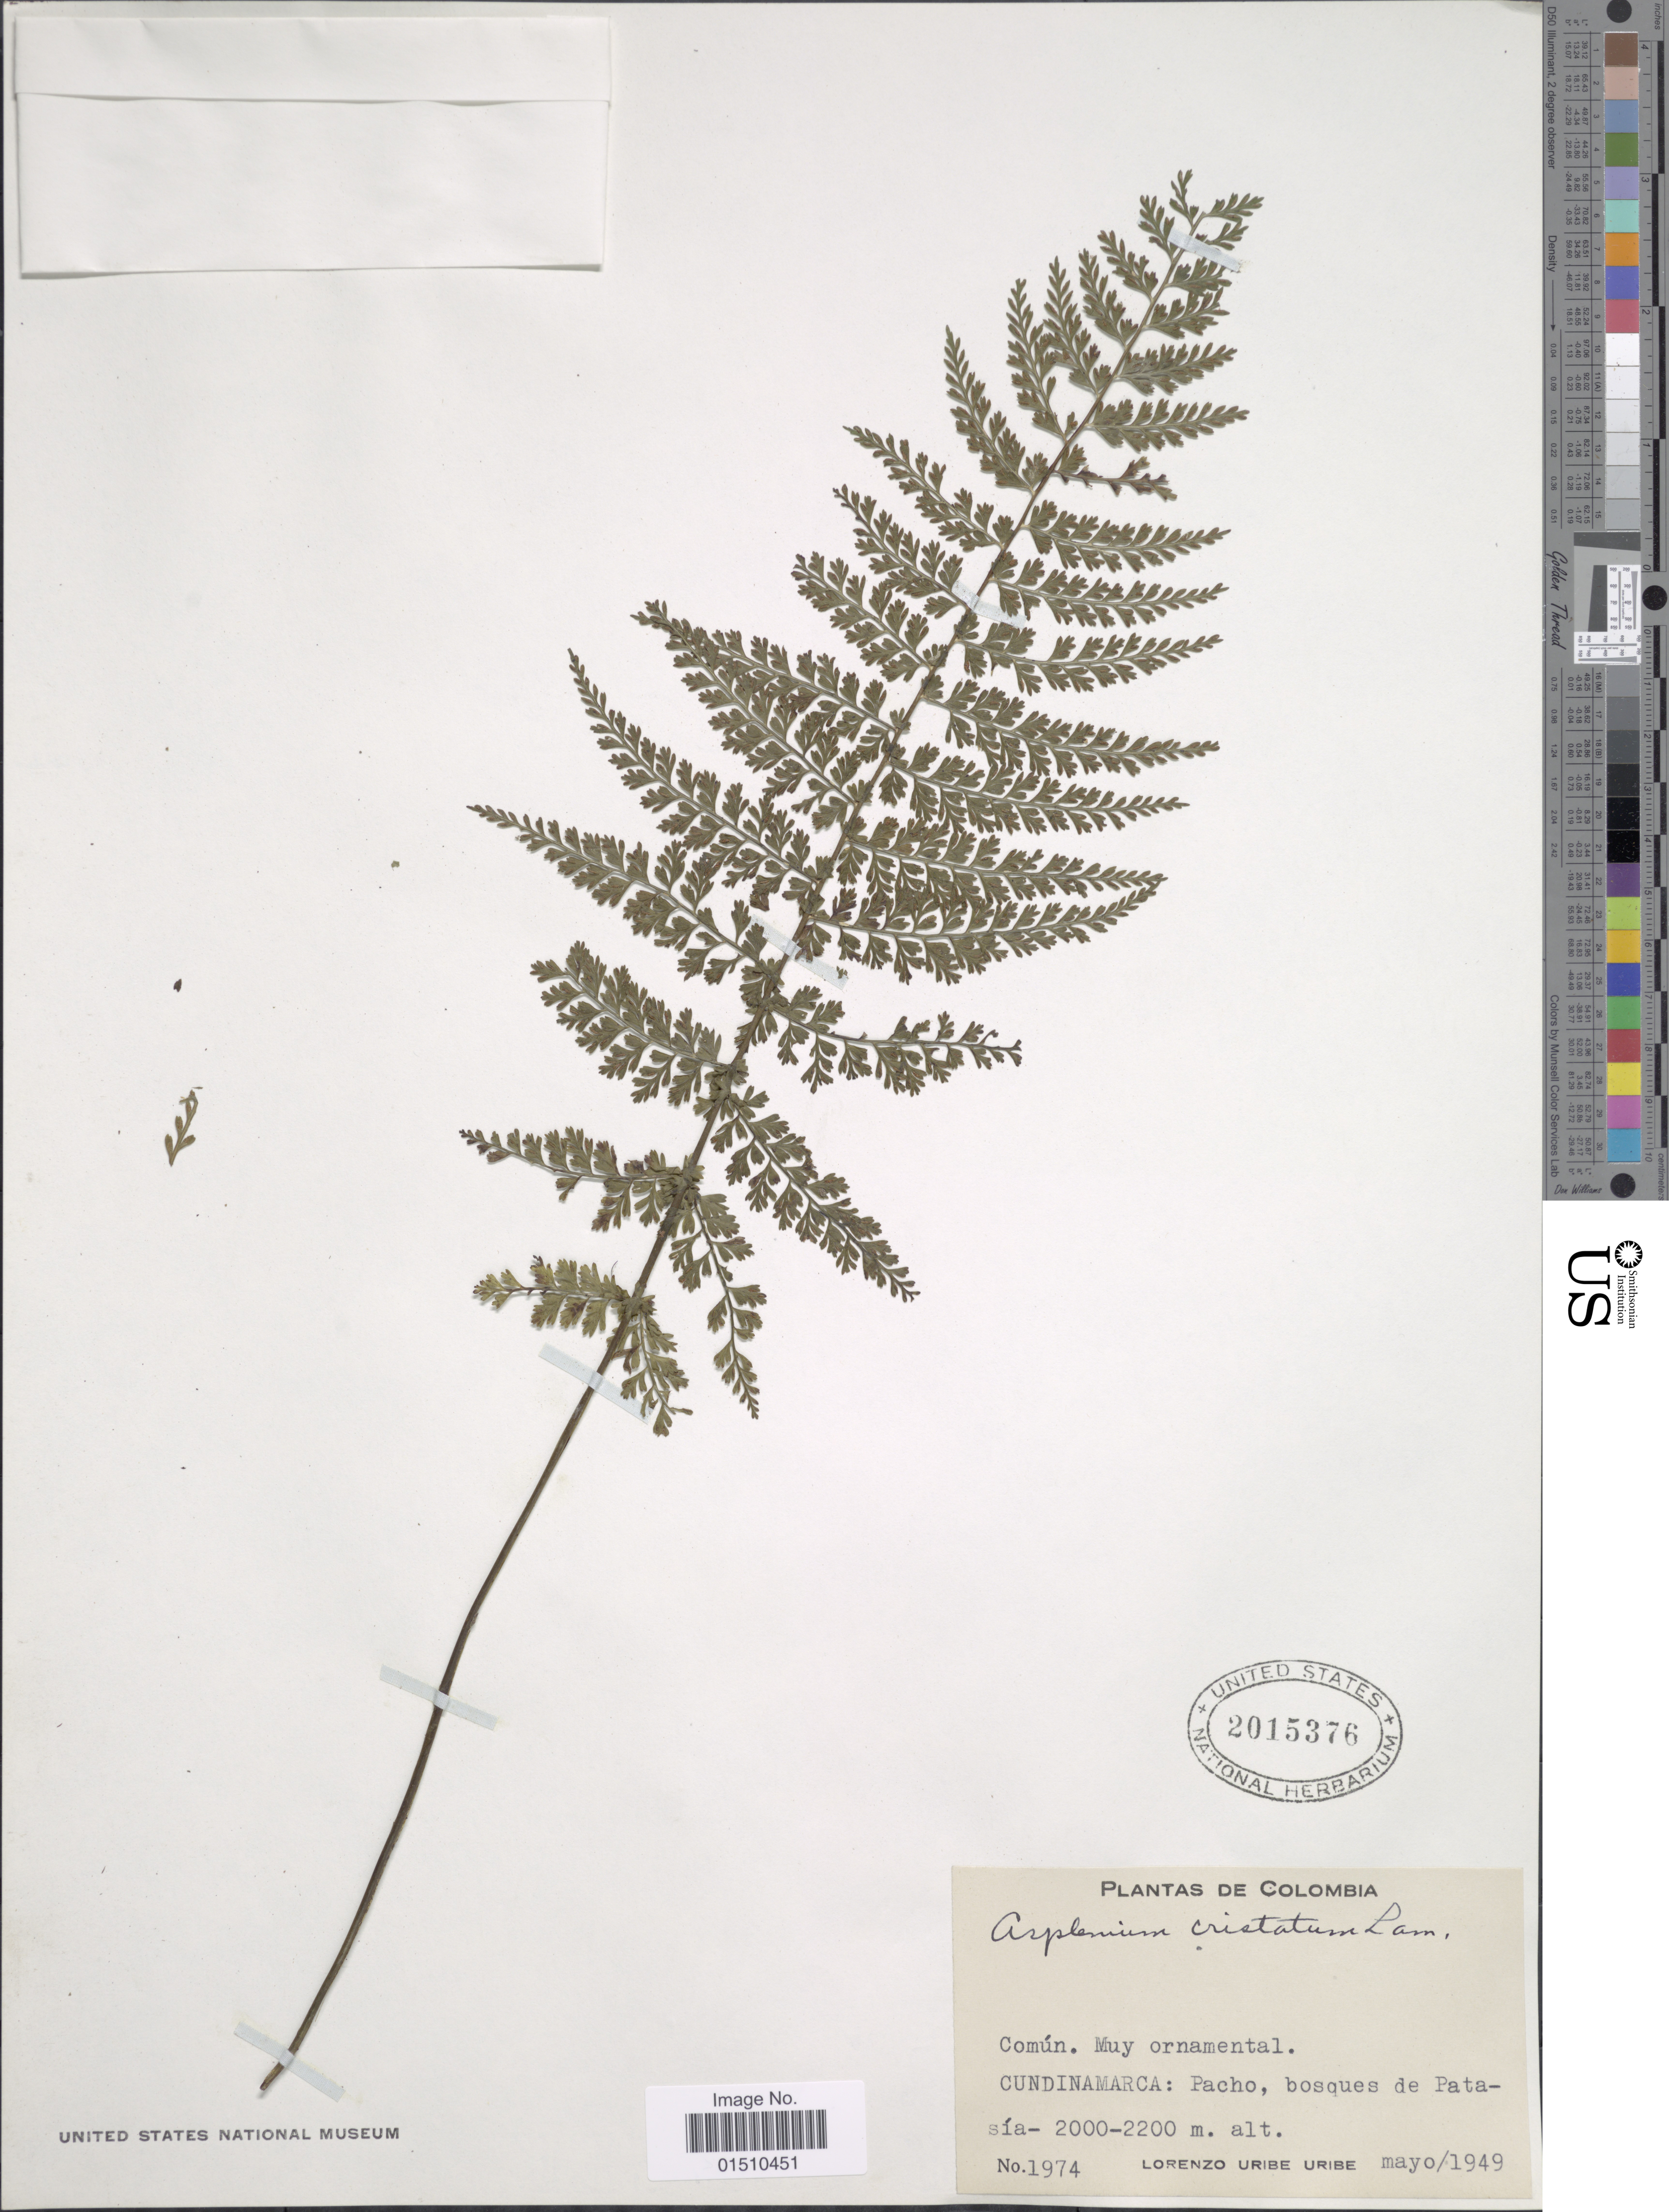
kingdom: Plantae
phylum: Tracheophyta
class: Polypodiopsida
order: Polypodiales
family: Aspleniaceae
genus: Asplenium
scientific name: Asplenium cristatum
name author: Lam.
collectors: L. Uribe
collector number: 1974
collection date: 1949-05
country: Colombia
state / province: Cundinamarca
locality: Colombia, pacho, bosques de Patasia.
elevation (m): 2000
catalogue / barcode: US 2015376